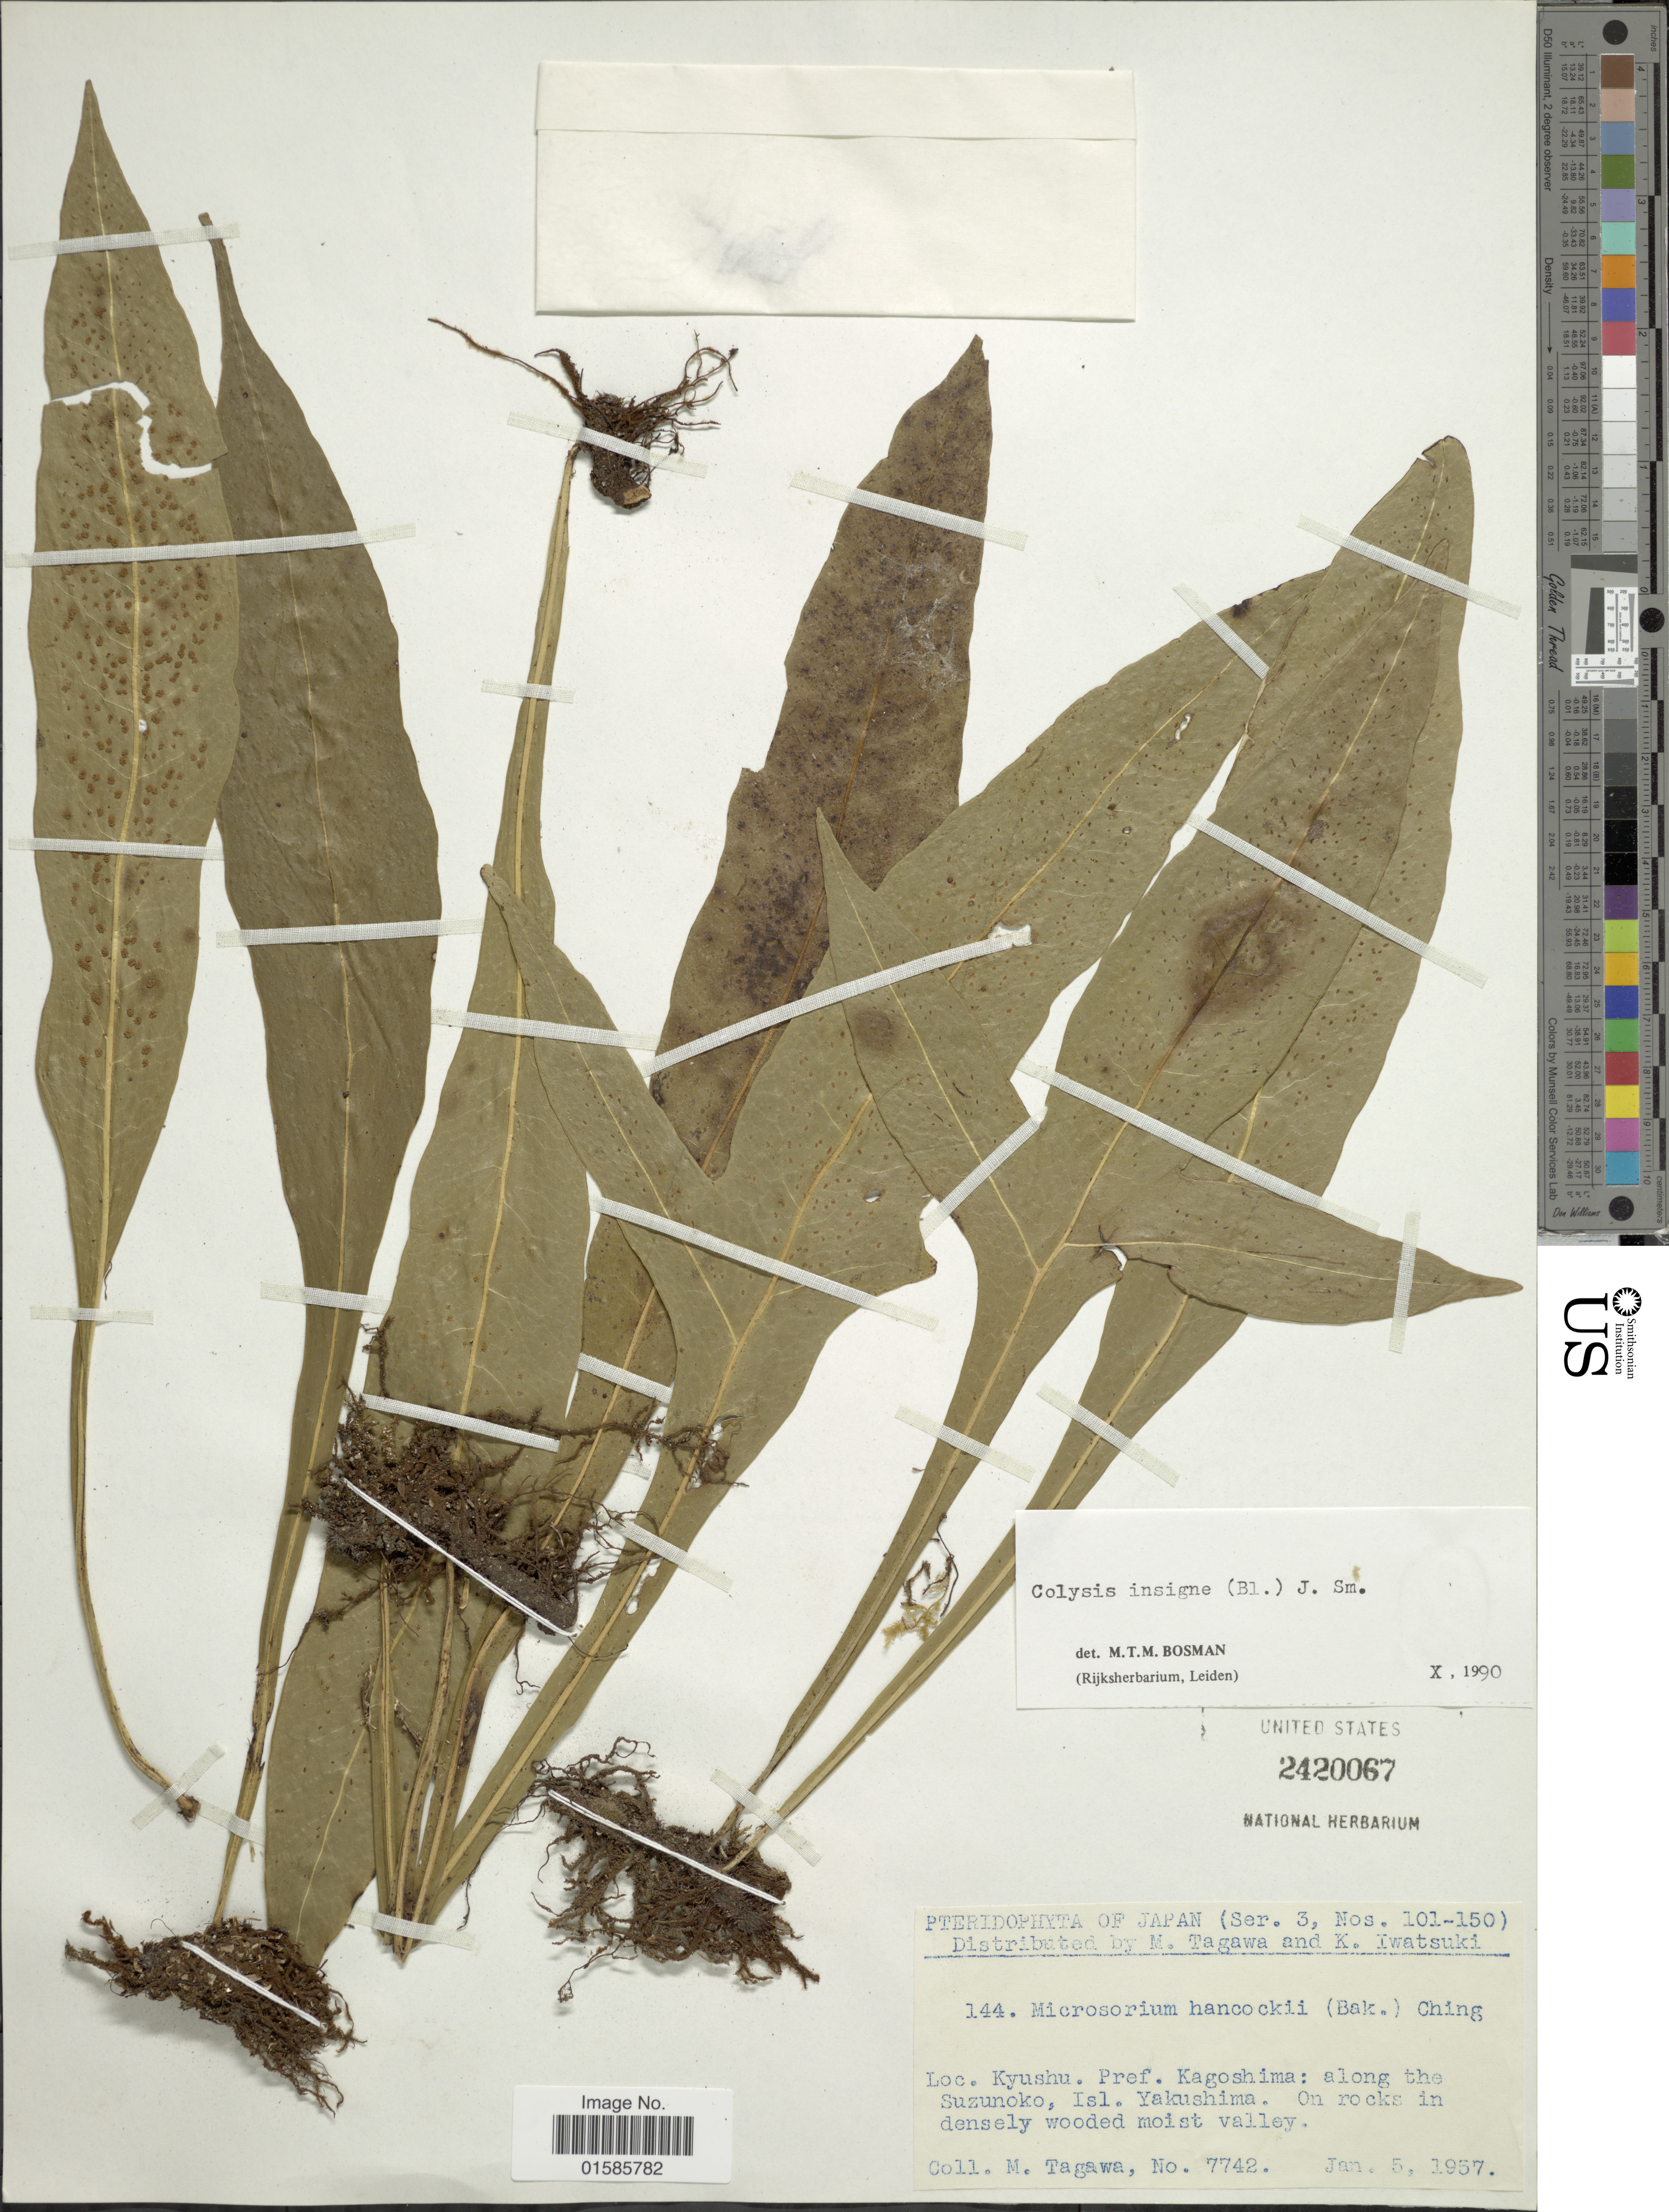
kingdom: Plantae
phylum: Tracheophyta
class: Polypodiopsida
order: Polypodiales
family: Polypodiaceae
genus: Microsorum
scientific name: Microsorum insigne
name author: (Blume) Copel.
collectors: M. Tagawa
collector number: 7742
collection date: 1957-01-05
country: Japan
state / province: Kagosima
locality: Kyushu Pref Kagoshima: along the Suzunuko, Isl Yakushima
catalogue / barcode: US 2420067